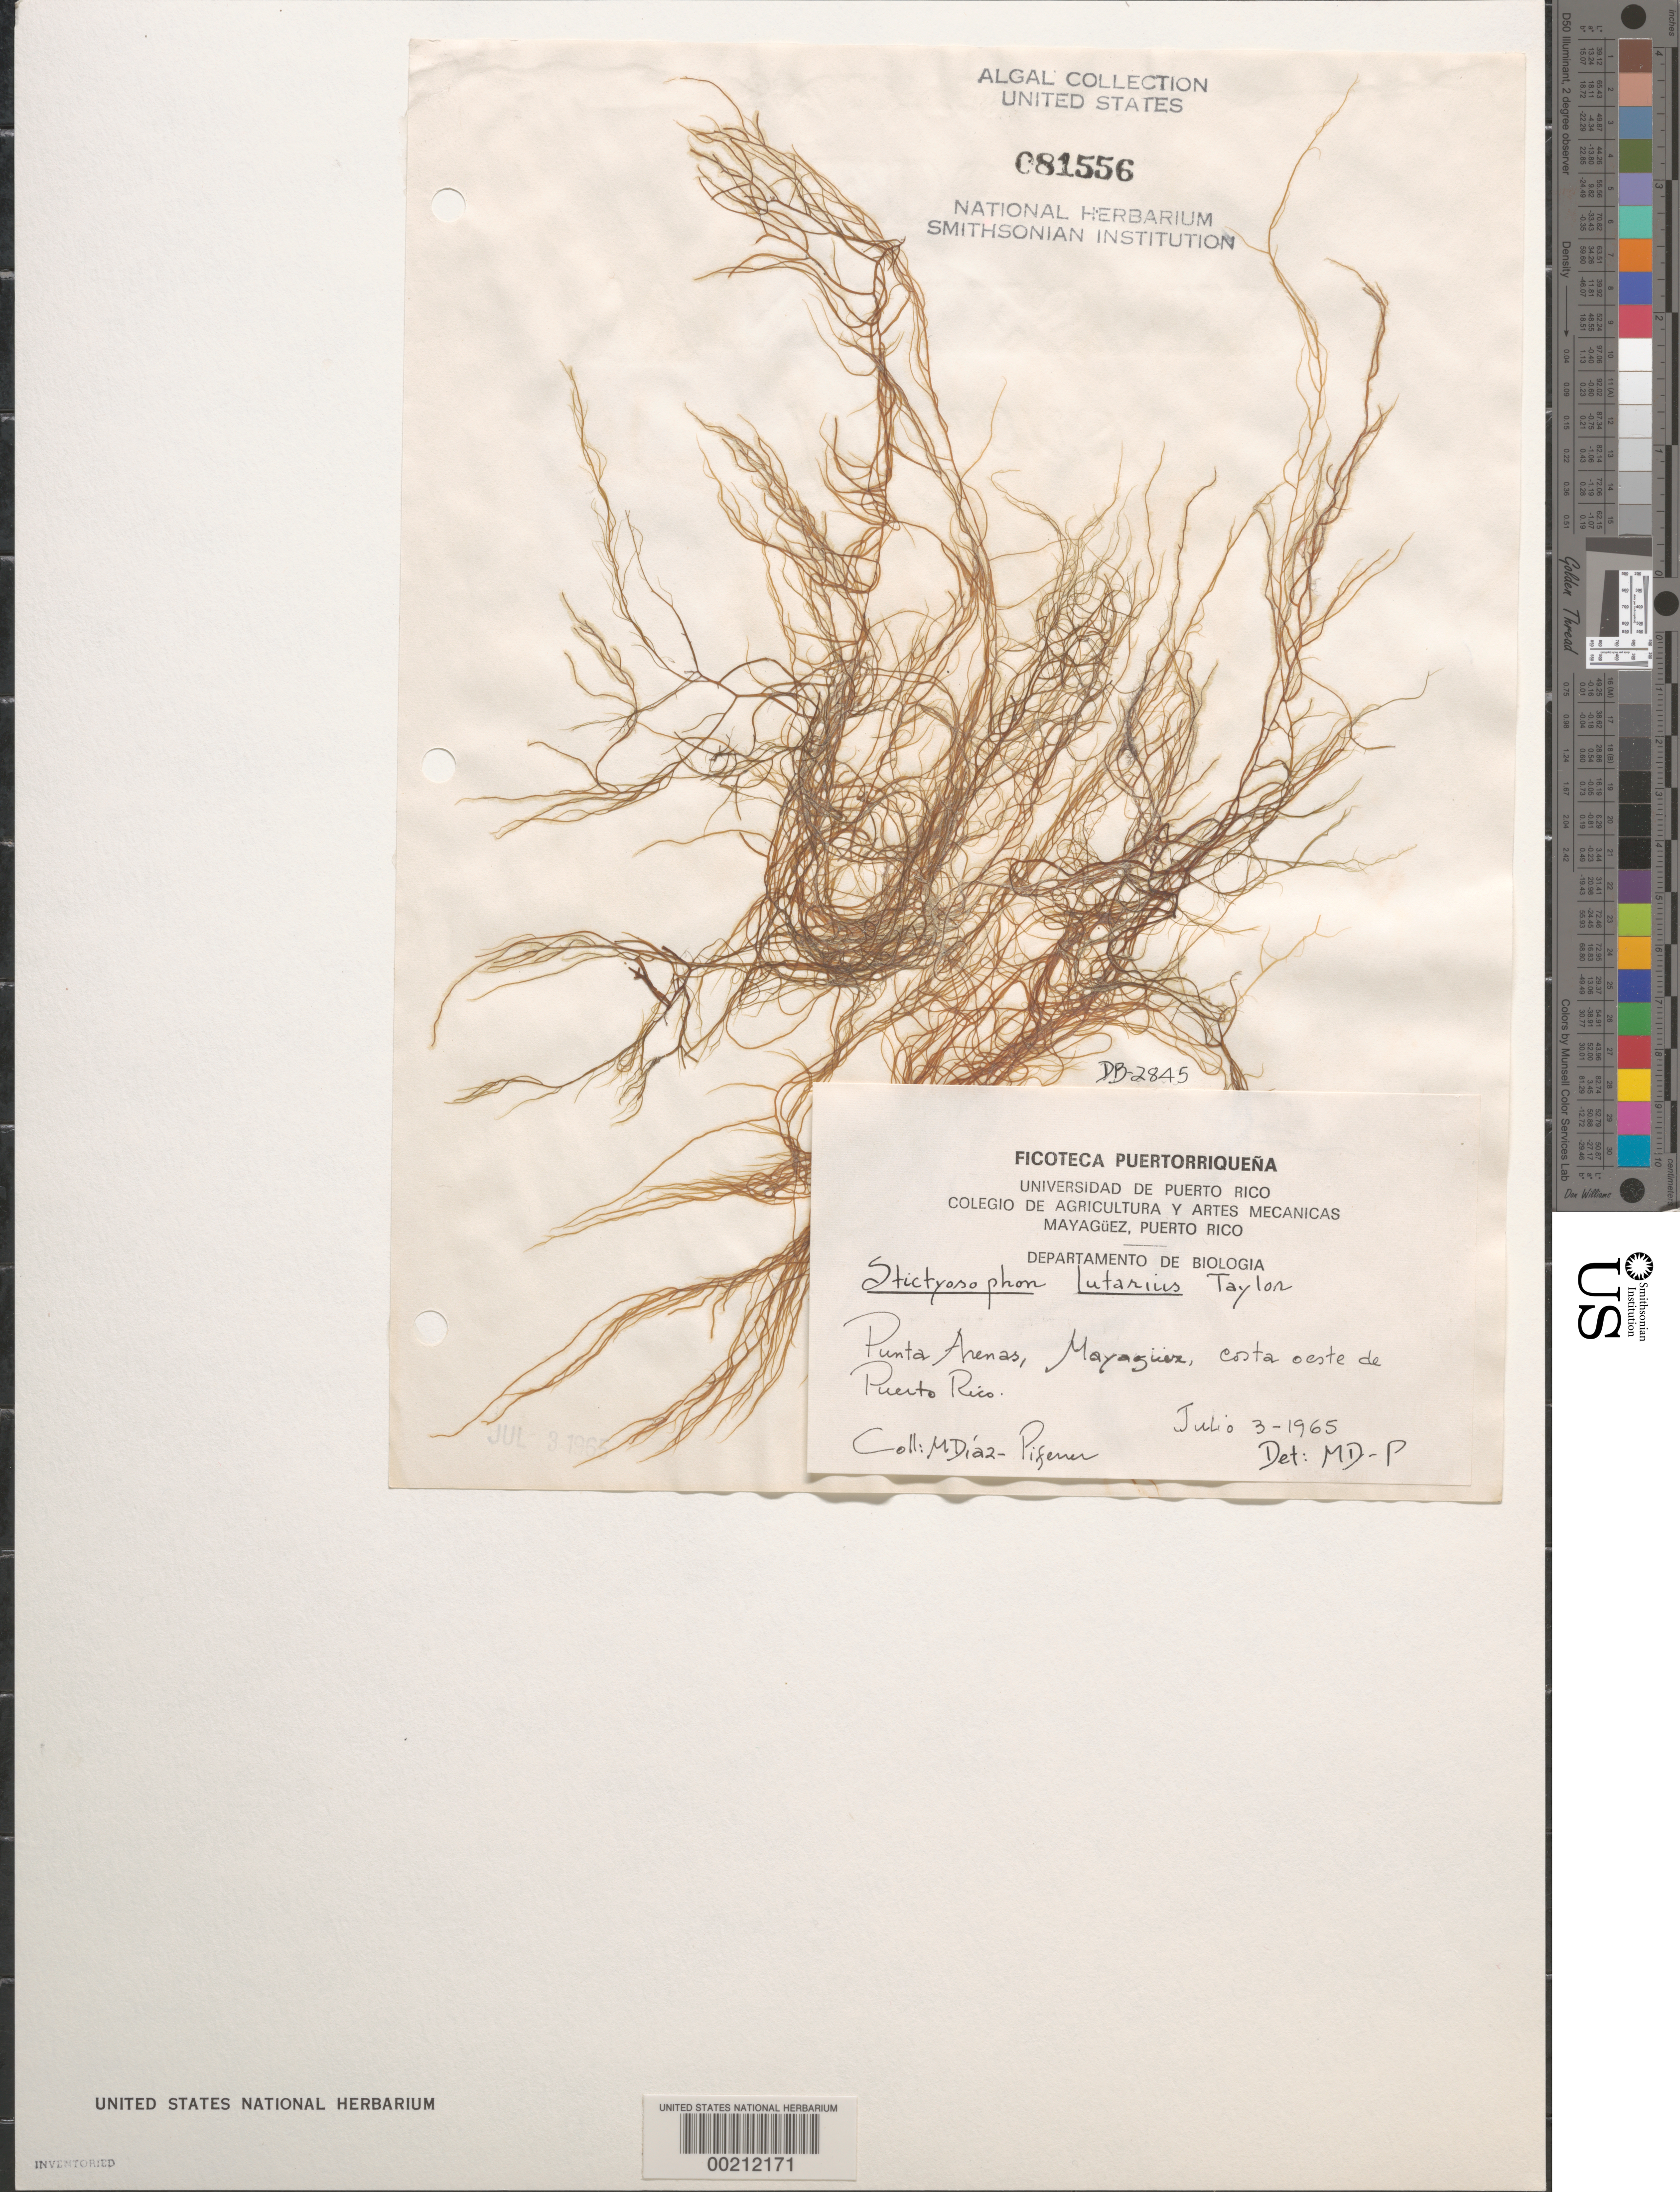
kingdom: Chromista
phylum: Ochrophyta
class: Phaeophyceae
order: Ectocarpales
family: Chordariaceae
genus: Stictyosiphon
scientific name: Stictyosiphon lutarius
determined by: Diaz-Piferrer, M.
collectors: M. Diaz-Piferrer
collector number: Db-2845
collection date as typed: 03 Jul 1965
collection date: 1965-07-03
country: Puerto Rico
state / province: Mayaguez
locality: Punta arenas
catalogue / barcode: US 81556